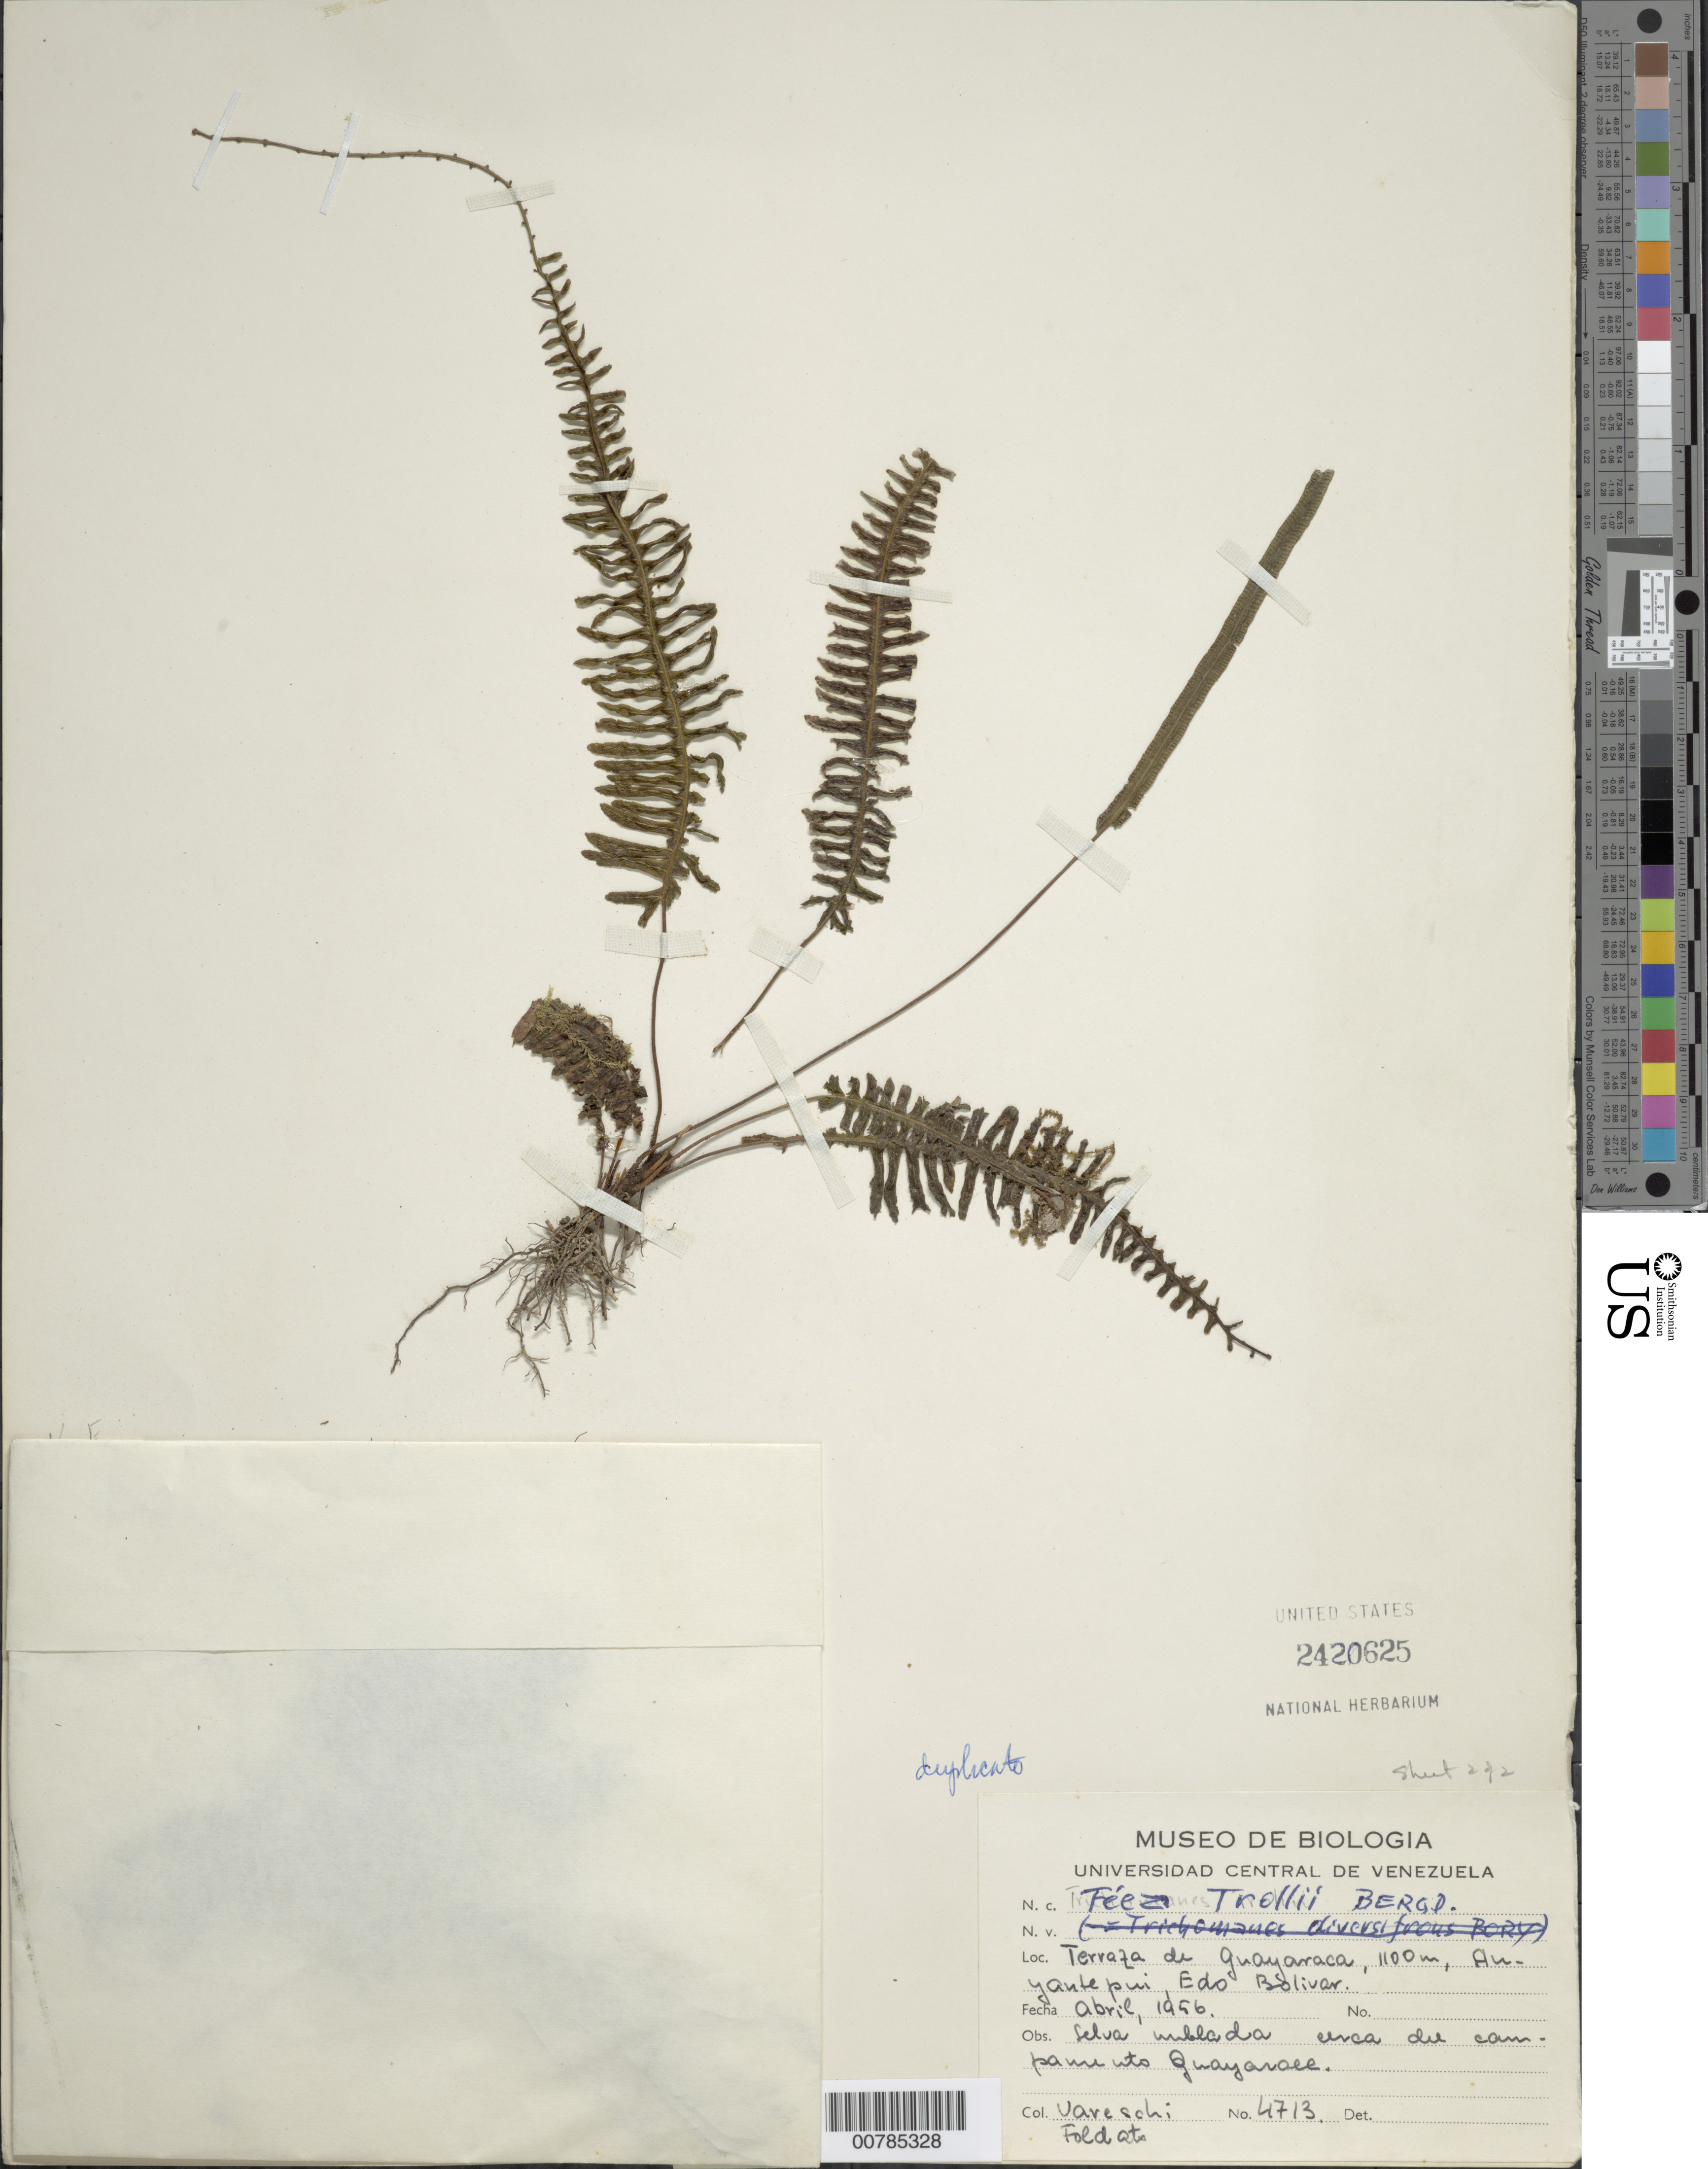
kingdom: Plantae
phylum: Tracheophyta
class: Polypodiopsida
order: Hymenophyllales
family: Hymenophyllaceae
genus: Trichomanes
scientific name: Trichomanes trollii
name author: Bergdolt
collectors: -. Vareschi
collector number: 4713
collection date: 1956-04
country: Venezuela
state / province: Bolivar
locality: Terraza de Guayaraca, Auyán-tepui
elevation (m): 1100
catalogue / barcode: US 2420625